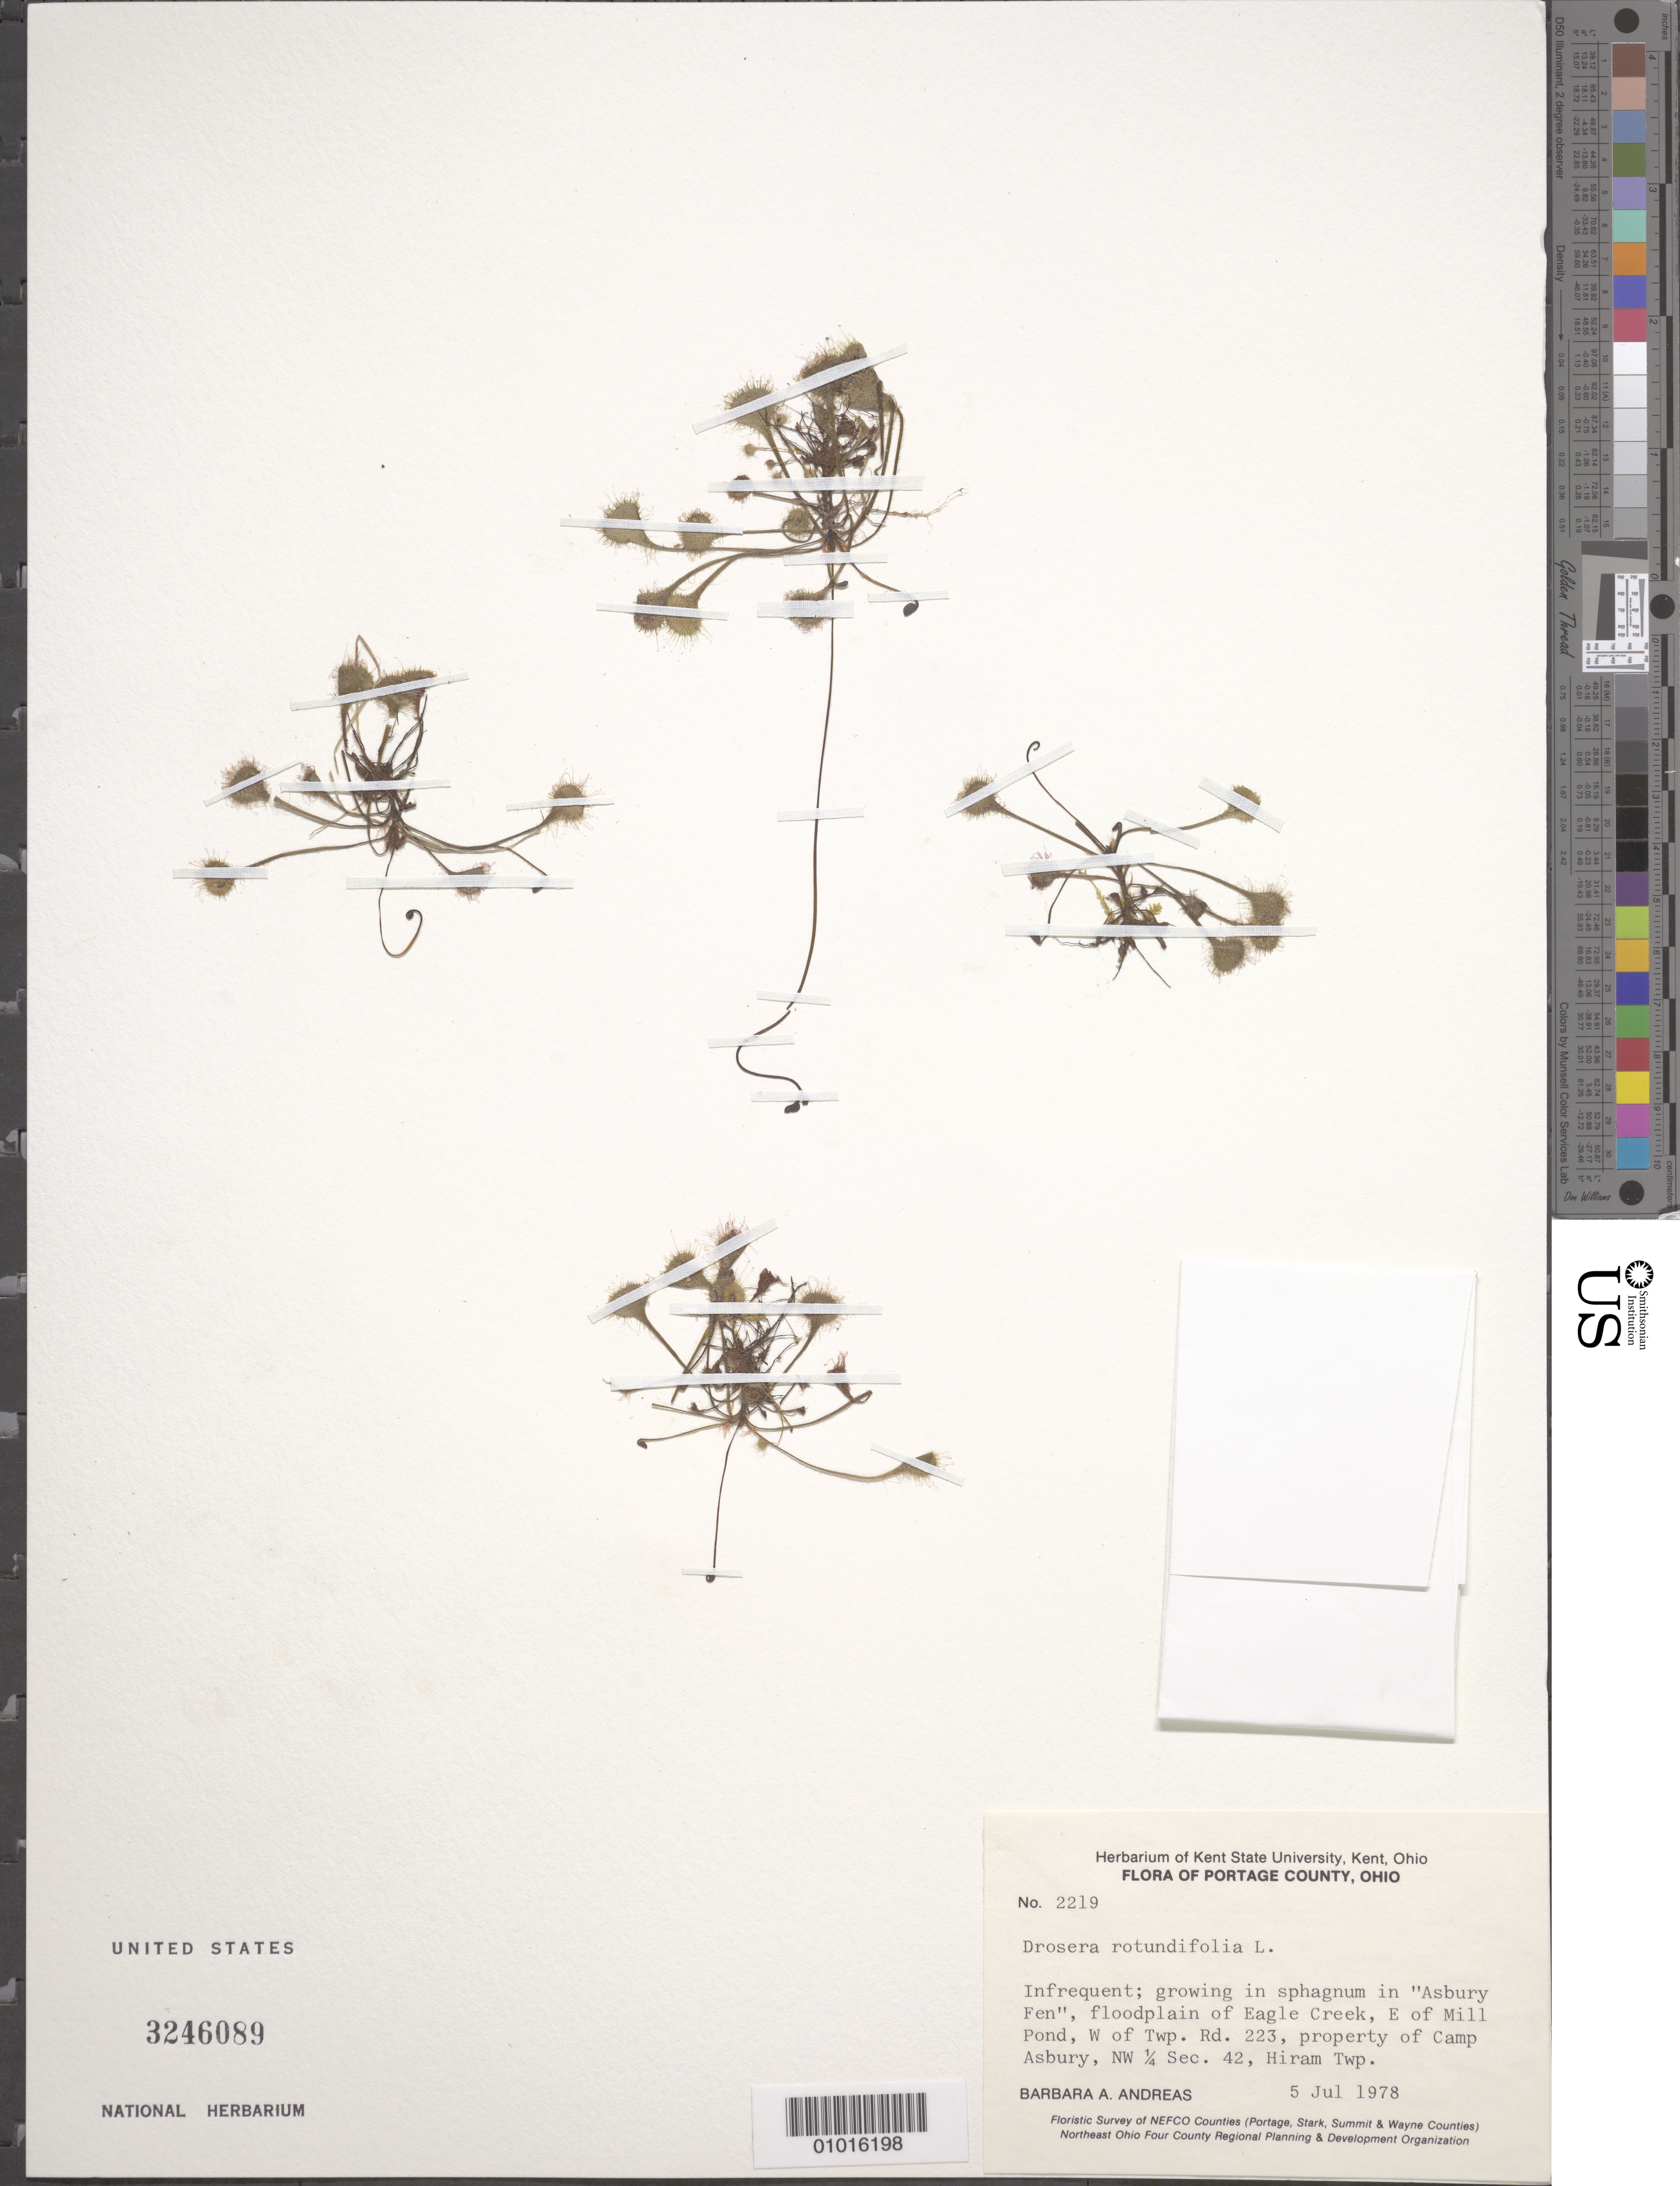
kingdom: Plantae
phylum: Tracheophyta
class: Magnoliopsida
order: Caryophyllales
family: Droseraceae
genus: Drosera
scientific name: Drosera rotundifolia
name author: L.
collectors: B. A. Andreas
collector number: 2219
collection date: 1958-07-05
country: United States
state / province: Ohio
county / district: Portage County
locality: Infrequent; growing in sphagnum in "Asbury Fen." floodplain of Eagle Creek, E of Mill Pond, W of Twp. Rd. 223, property of Camp Asbury, NW 1/4 Sec. of 42, Hiram Twp.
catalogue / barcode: US 3246089